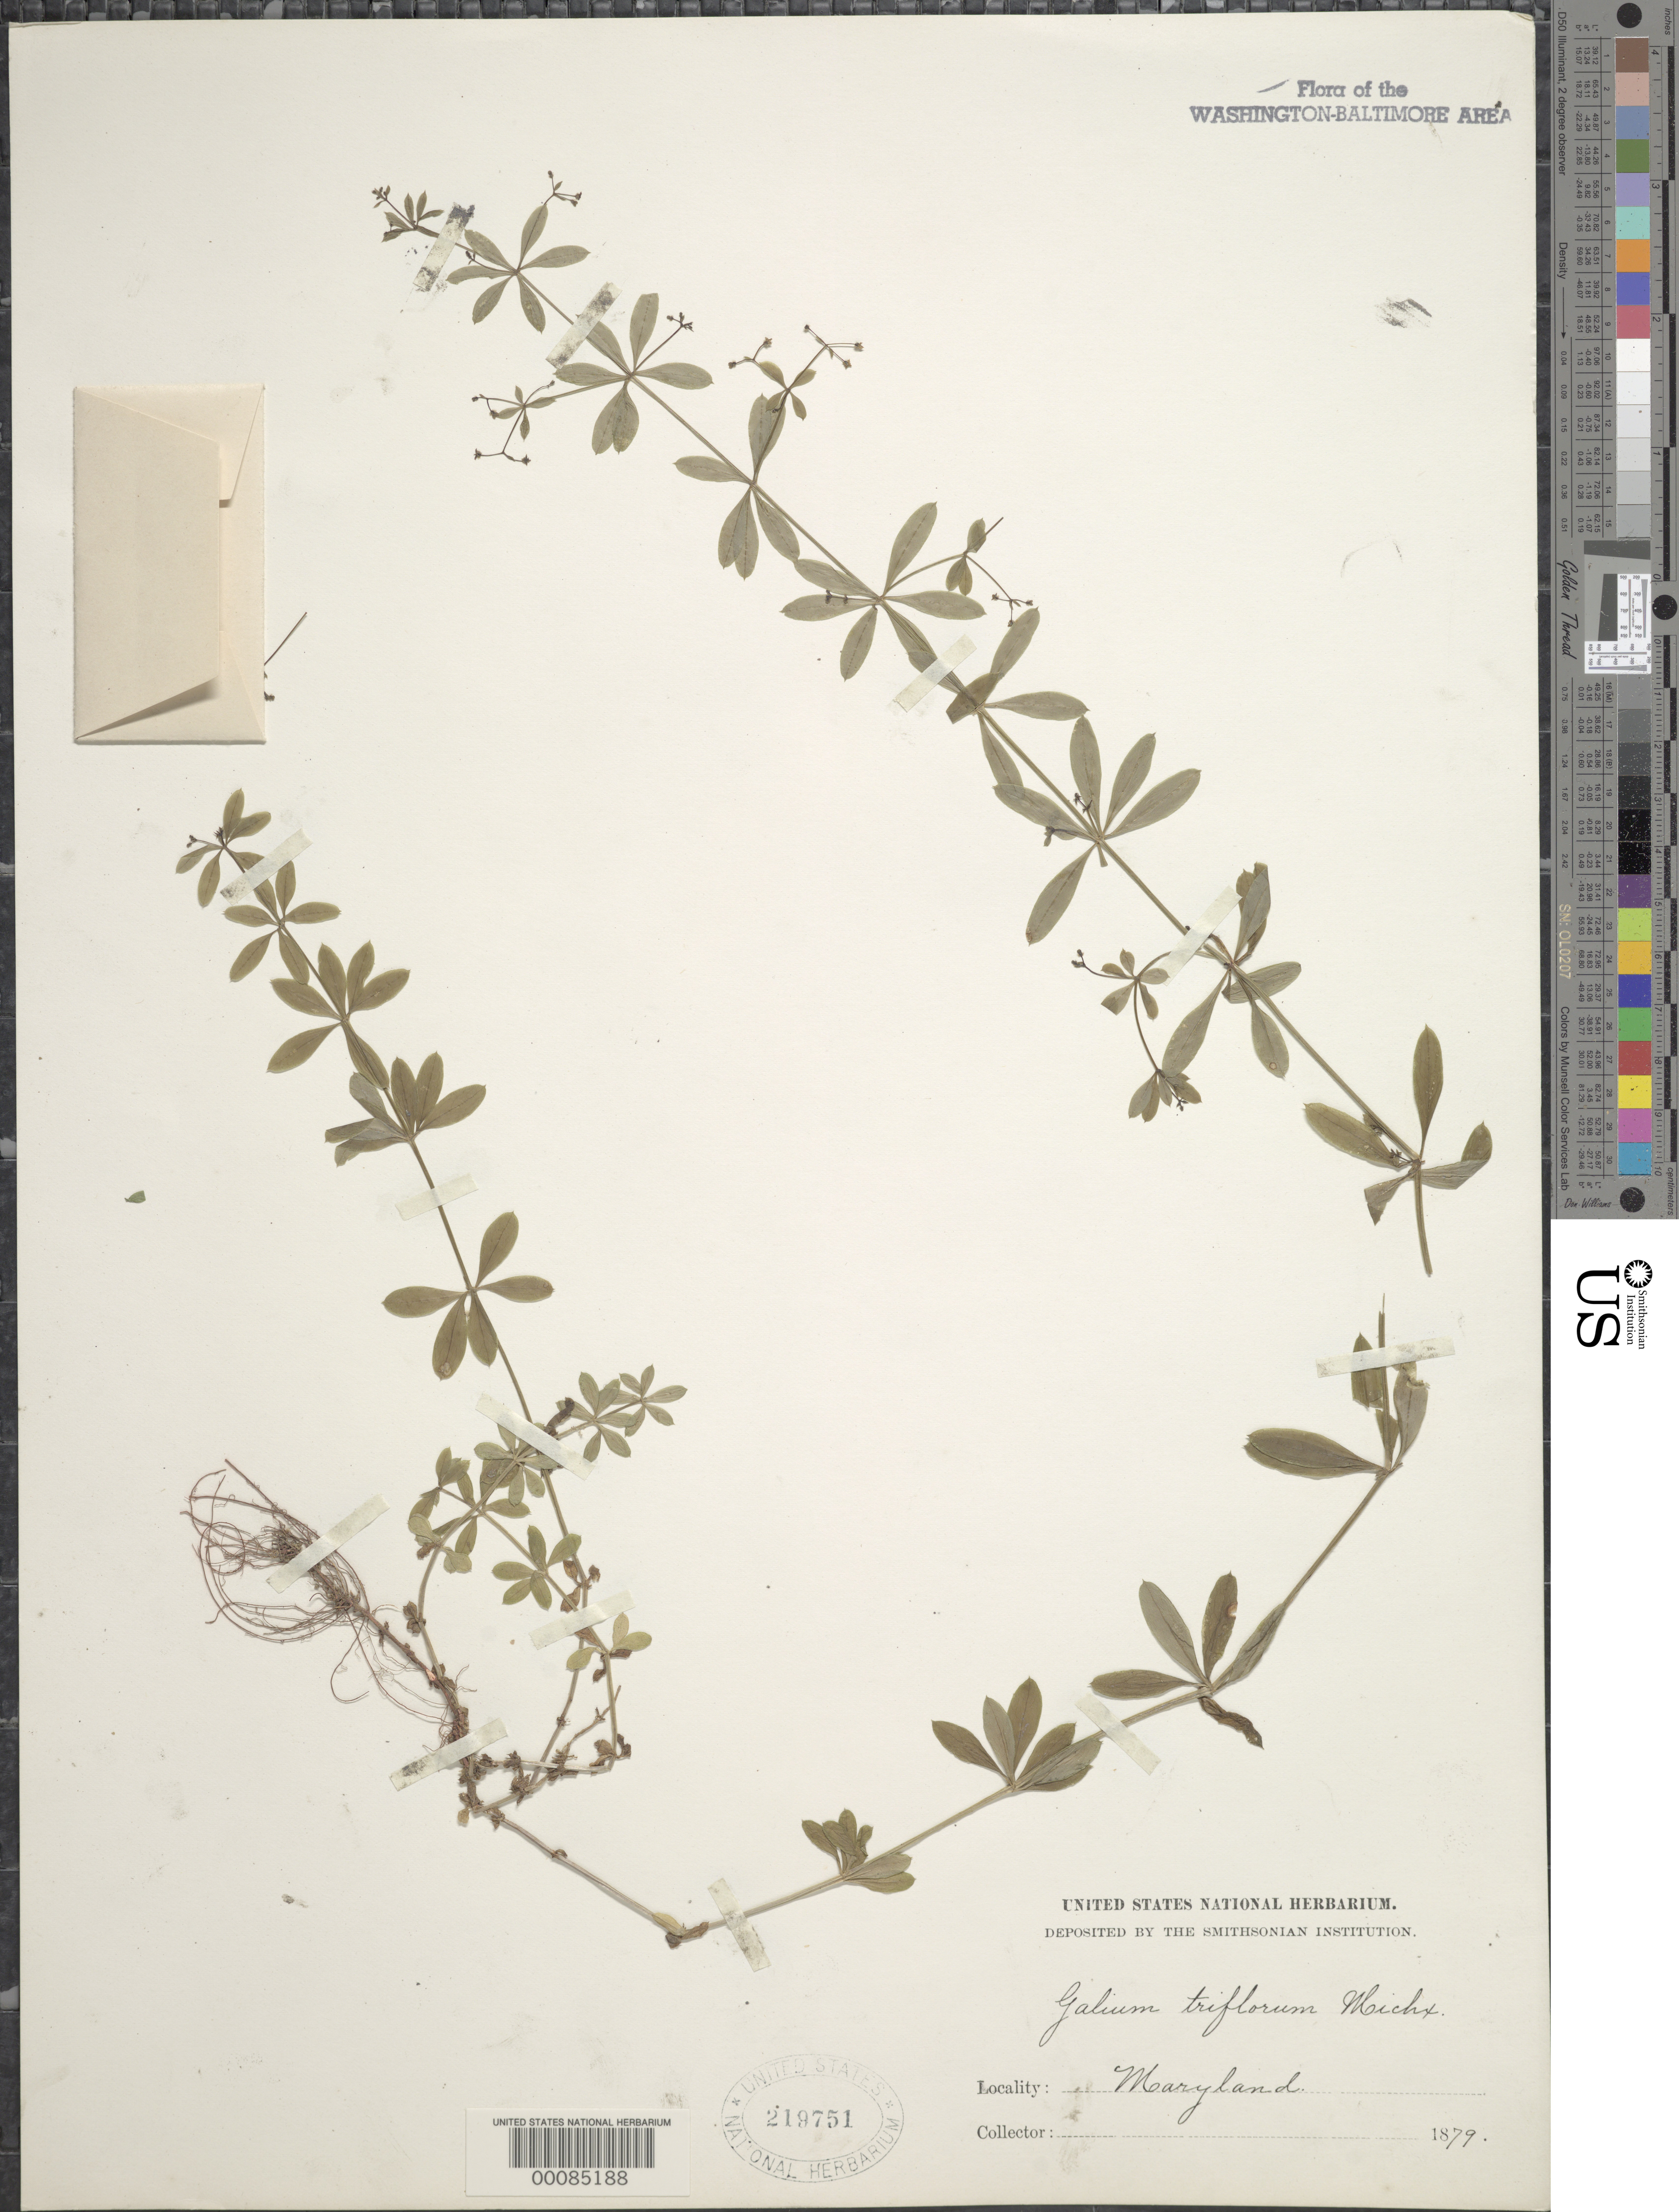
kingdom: Plantae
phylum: Tracheophyta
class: Magnoliopsida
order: Gentianales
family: Rubiaceae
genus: Galium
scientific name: Galium triflorum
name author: Michx.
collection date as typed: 1879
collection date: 1879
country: United States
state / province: Maryland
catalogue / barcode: US 219751